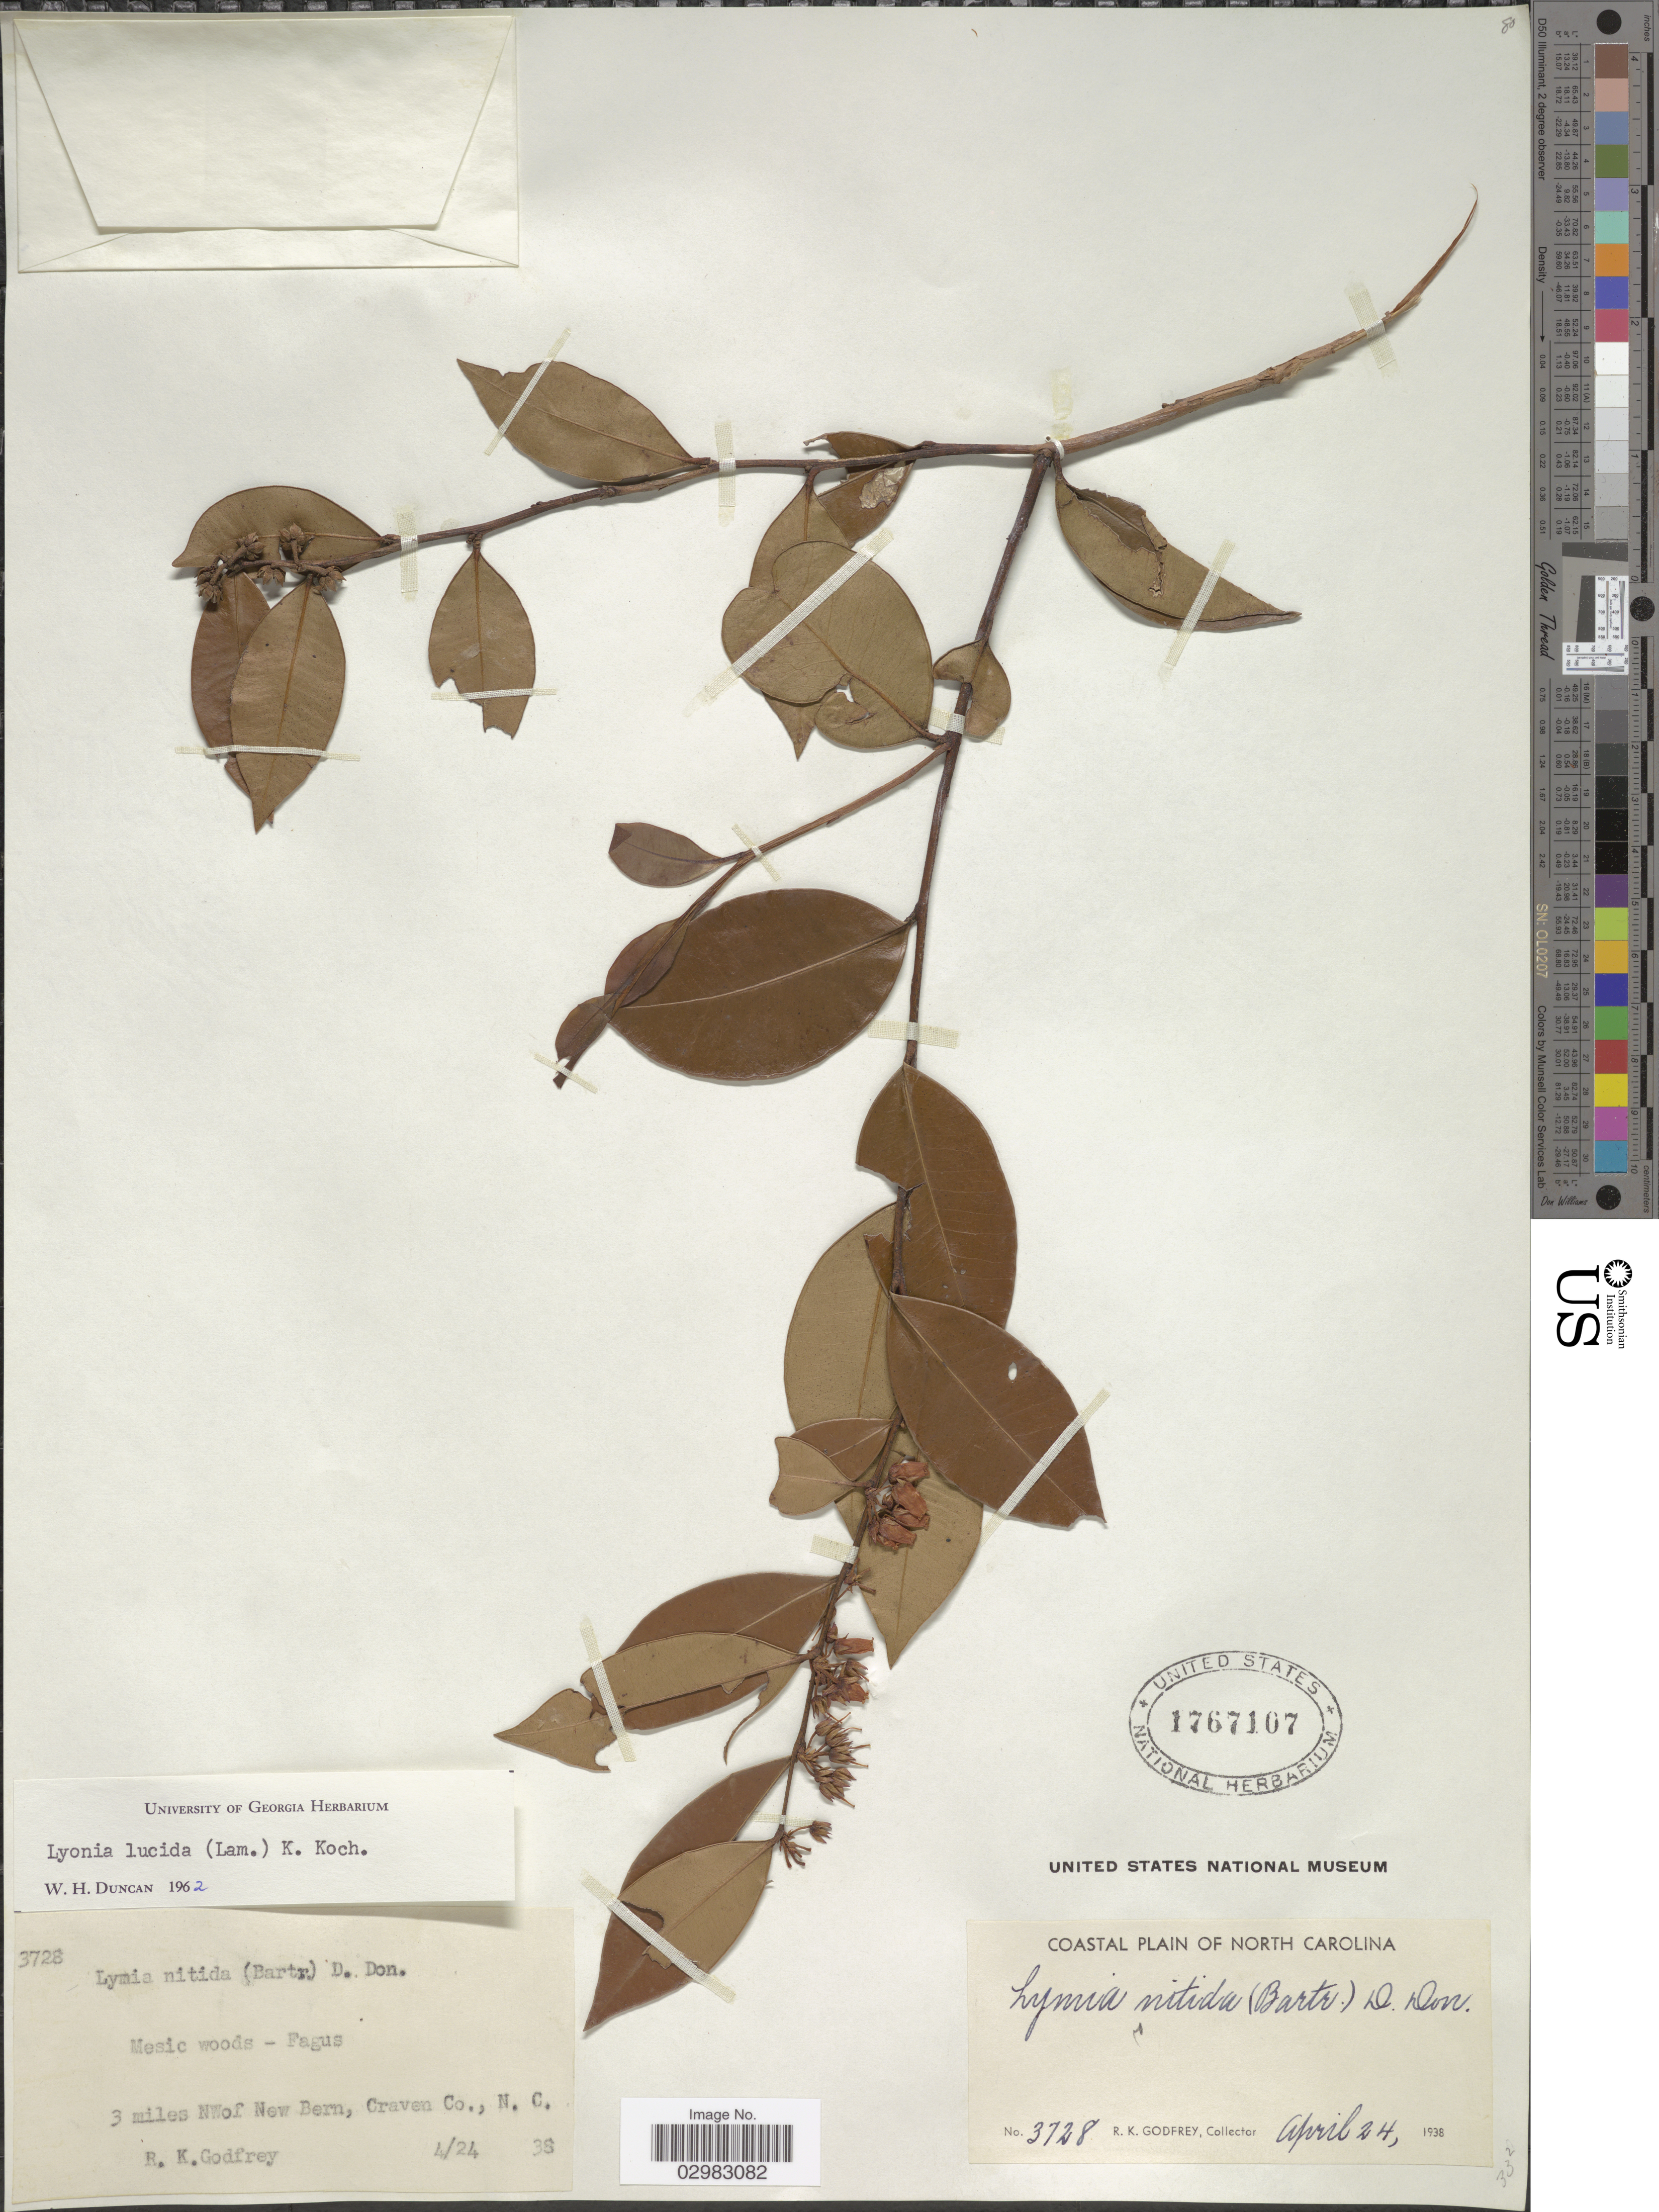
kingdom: Plantae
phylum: Tracheophyta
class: Magnoliopsida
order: Ericales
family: Ericaceae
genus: Lyonia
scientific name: Lyonia lucida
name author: K. Koch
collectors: R. K. Godfrey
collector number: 3728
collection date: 1938-04-24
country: United States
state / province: North Carolina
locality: Coastal Plain of North Carolina. 3 miles NW of New Bern, Craven Co., N.C.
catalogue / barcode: US 1767107